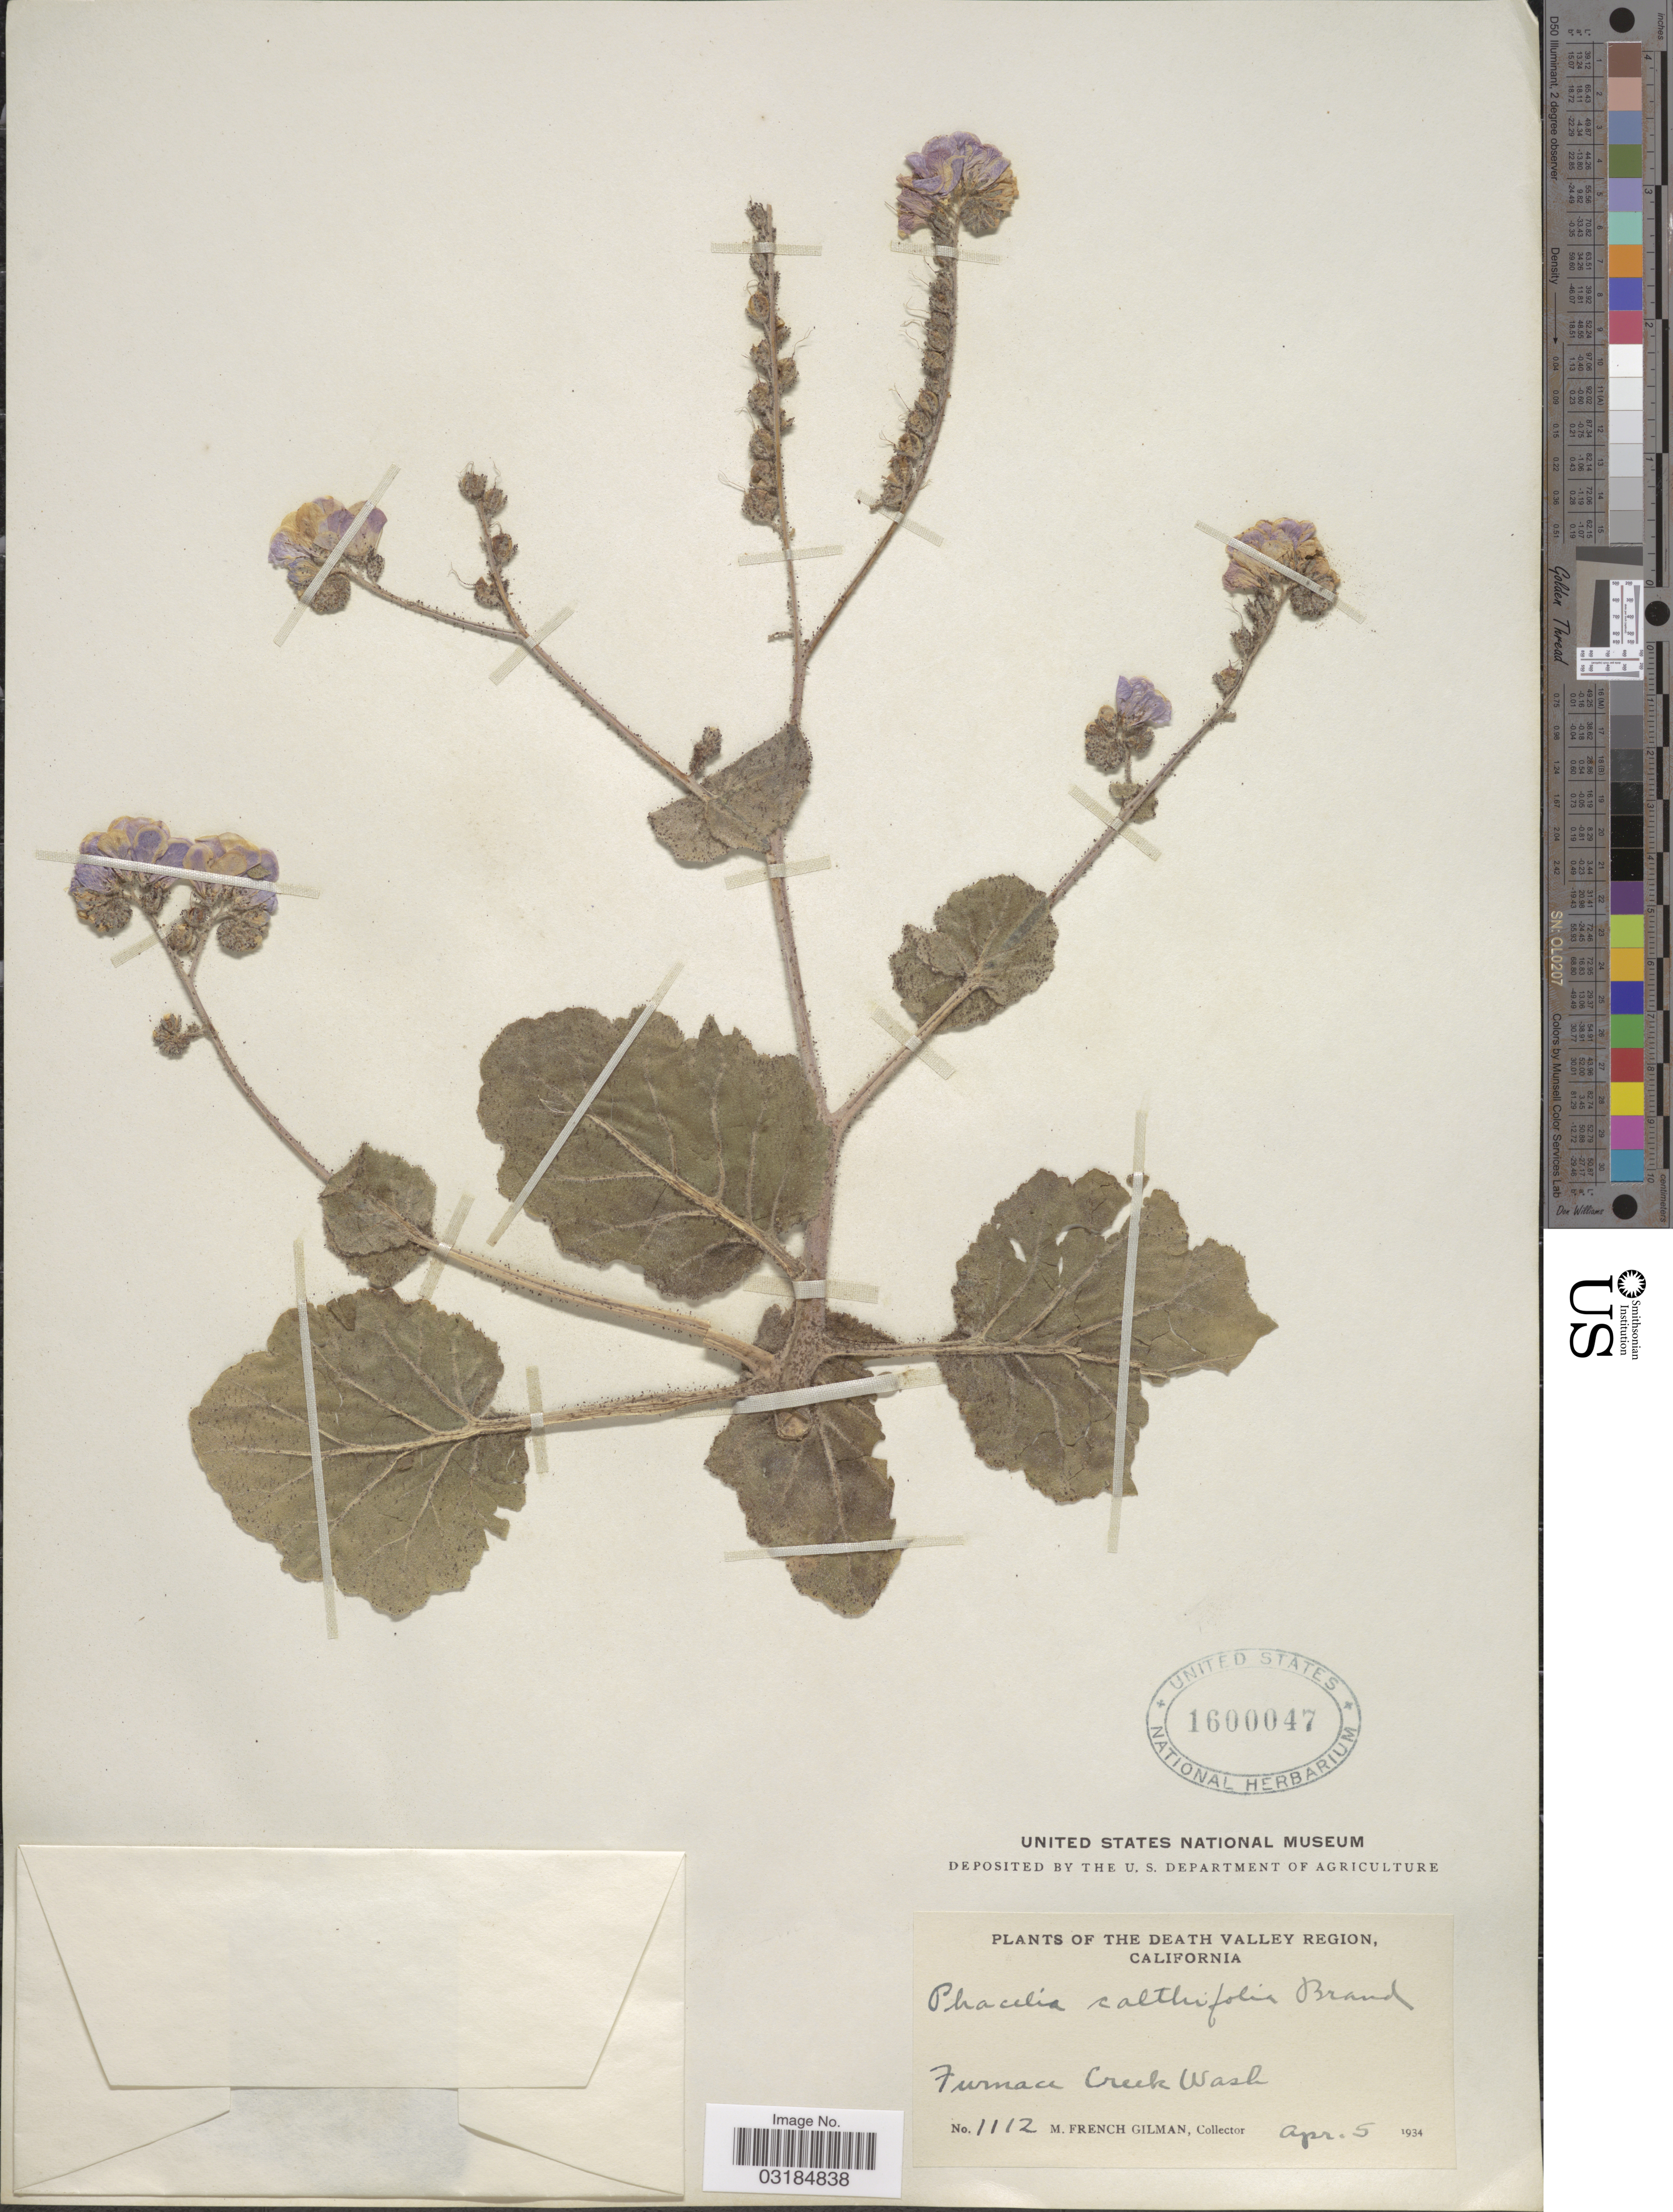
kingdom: Plantae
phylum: Tracheophyta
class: Magnoliopsida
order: Boraginales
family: Hydrophyllaceae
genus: Phacelia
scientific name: Phacelia calthifolia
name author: Brand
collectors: M. F. Gilman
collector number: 1112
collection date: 1934-04-05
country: United States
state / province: California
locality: The Death Valley Region, California, Furnace Creek Wash.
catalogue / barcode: US 1600047